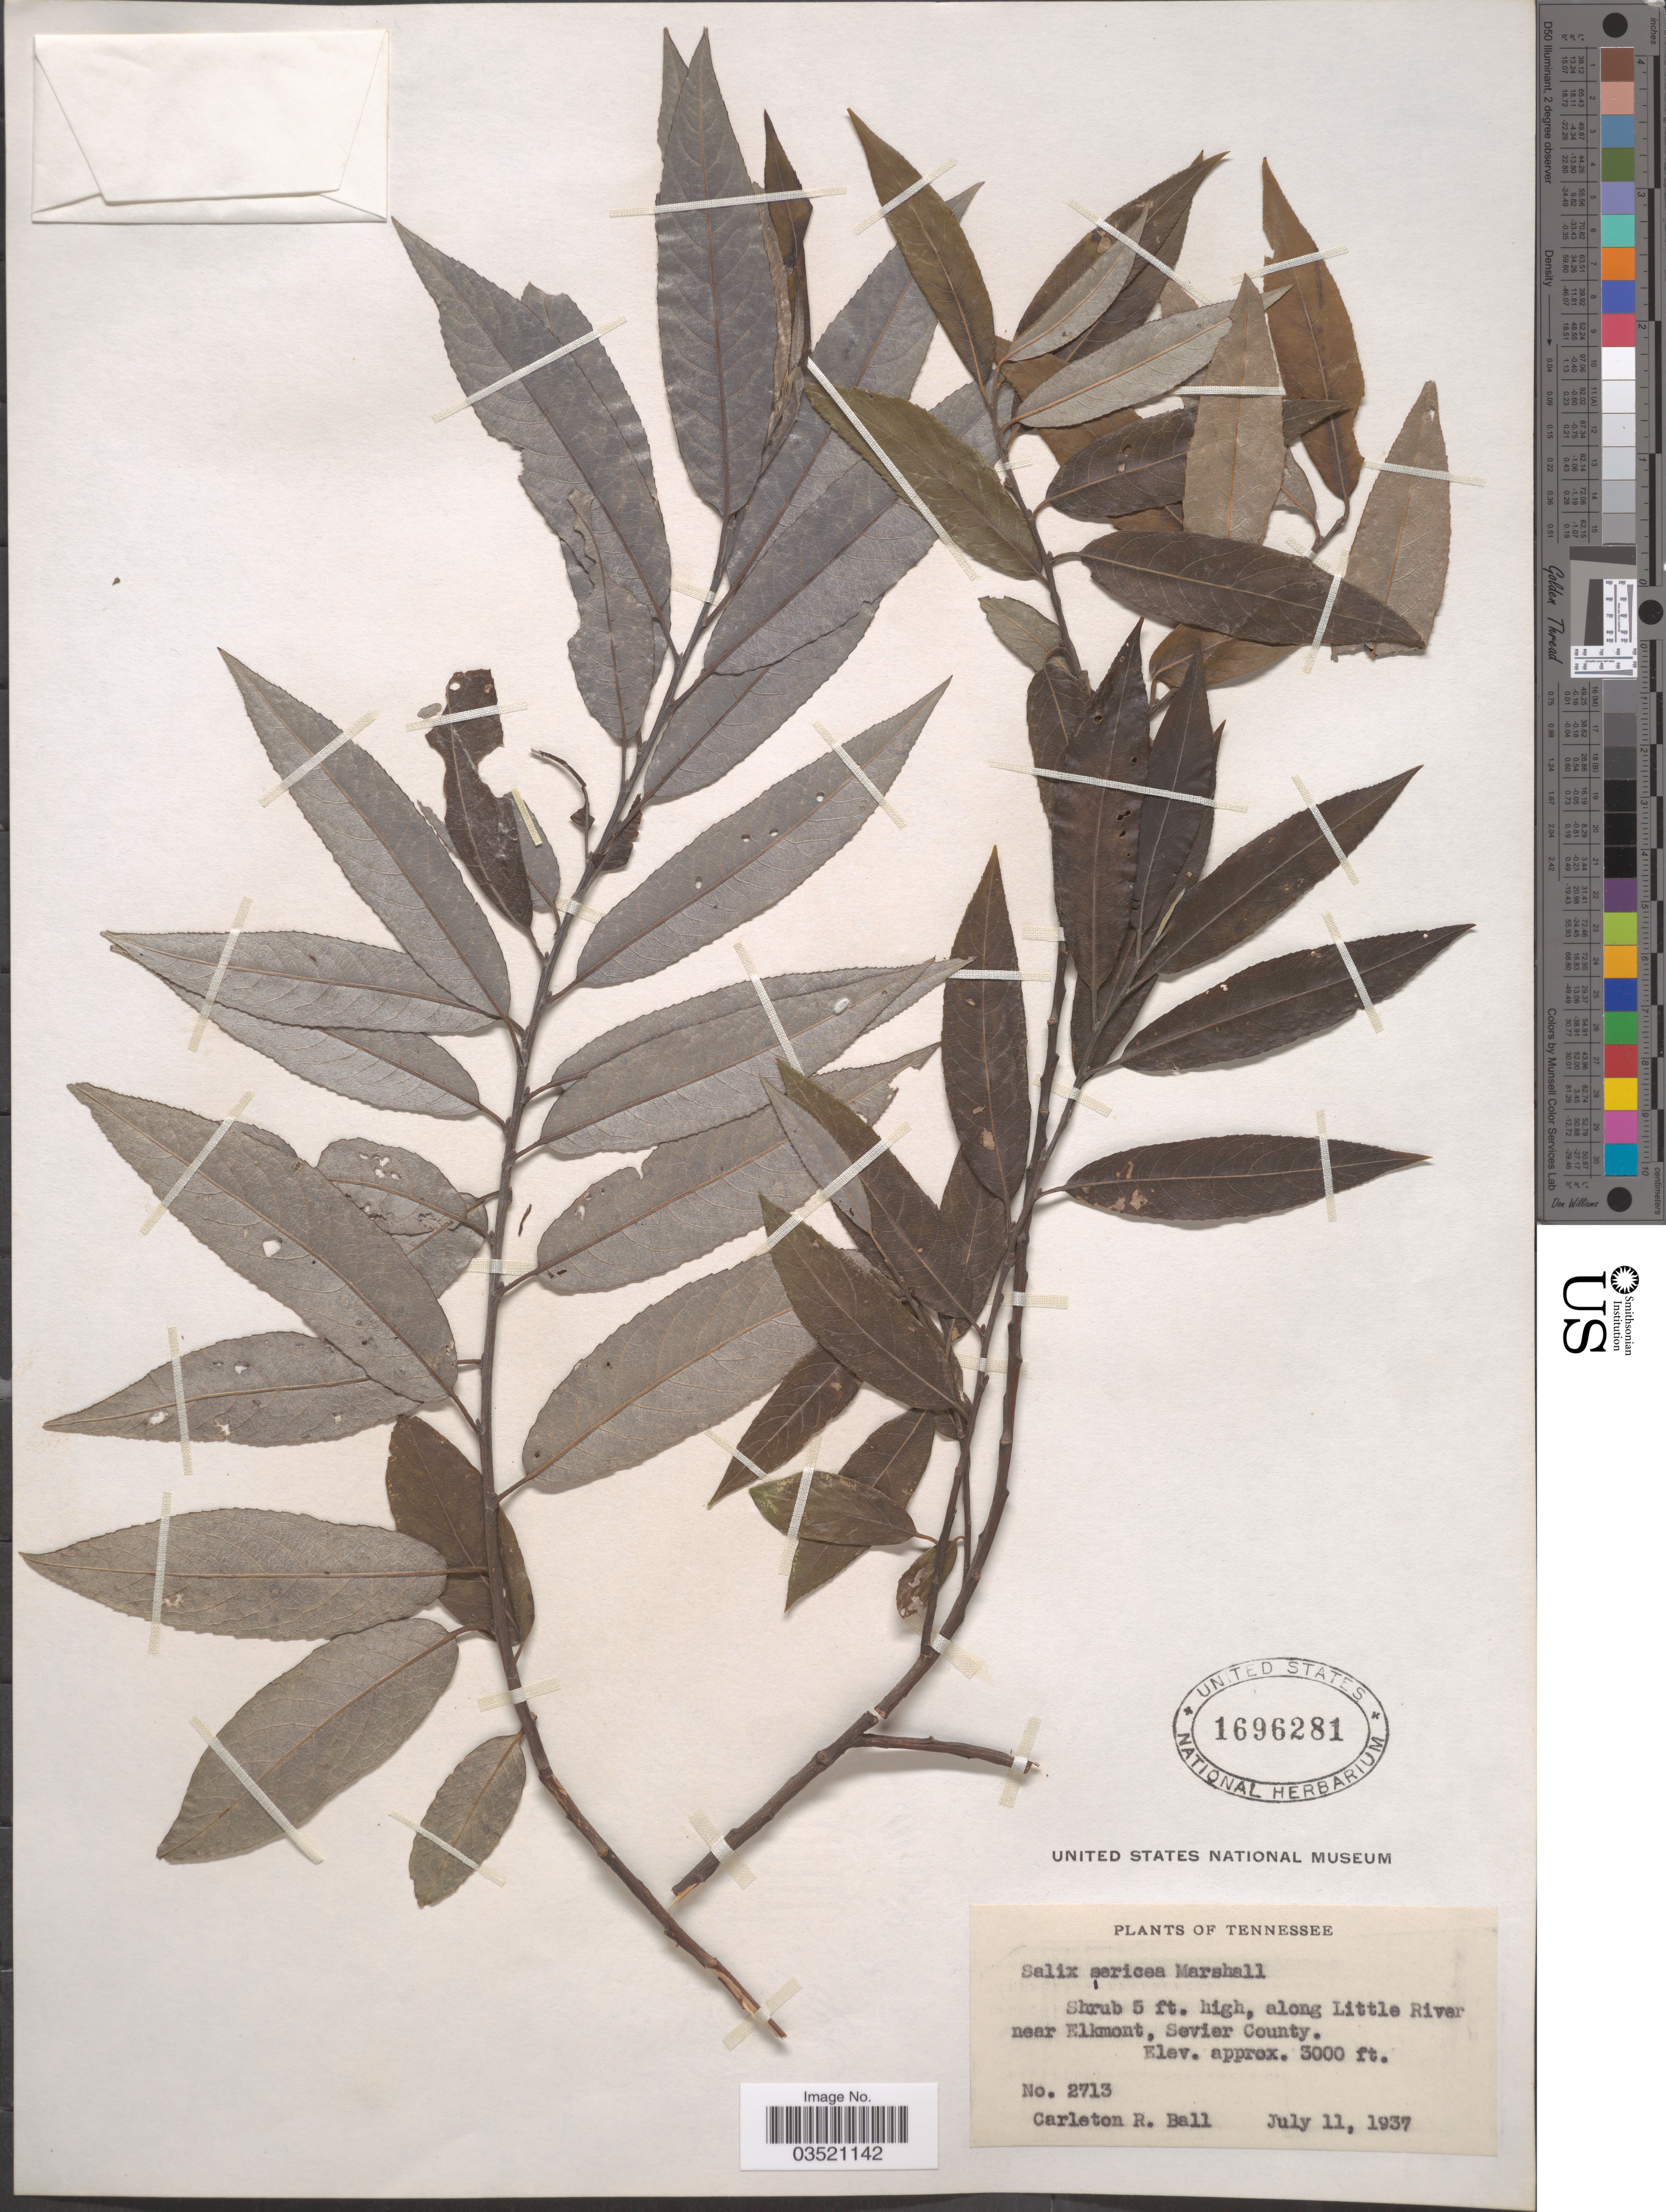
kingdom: Plantae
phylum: Tracheophyta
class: Magnoliopsida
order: Malpighiales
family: Salicaceae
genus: Salix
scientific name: Salix sericea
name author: Marshall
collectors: C. R. Ball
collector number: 2713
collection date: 1937-07-11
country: United States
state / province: Tennessee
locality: Along Little River near Elkmont, Sevier County.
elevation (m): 914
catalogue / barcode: US 1696281